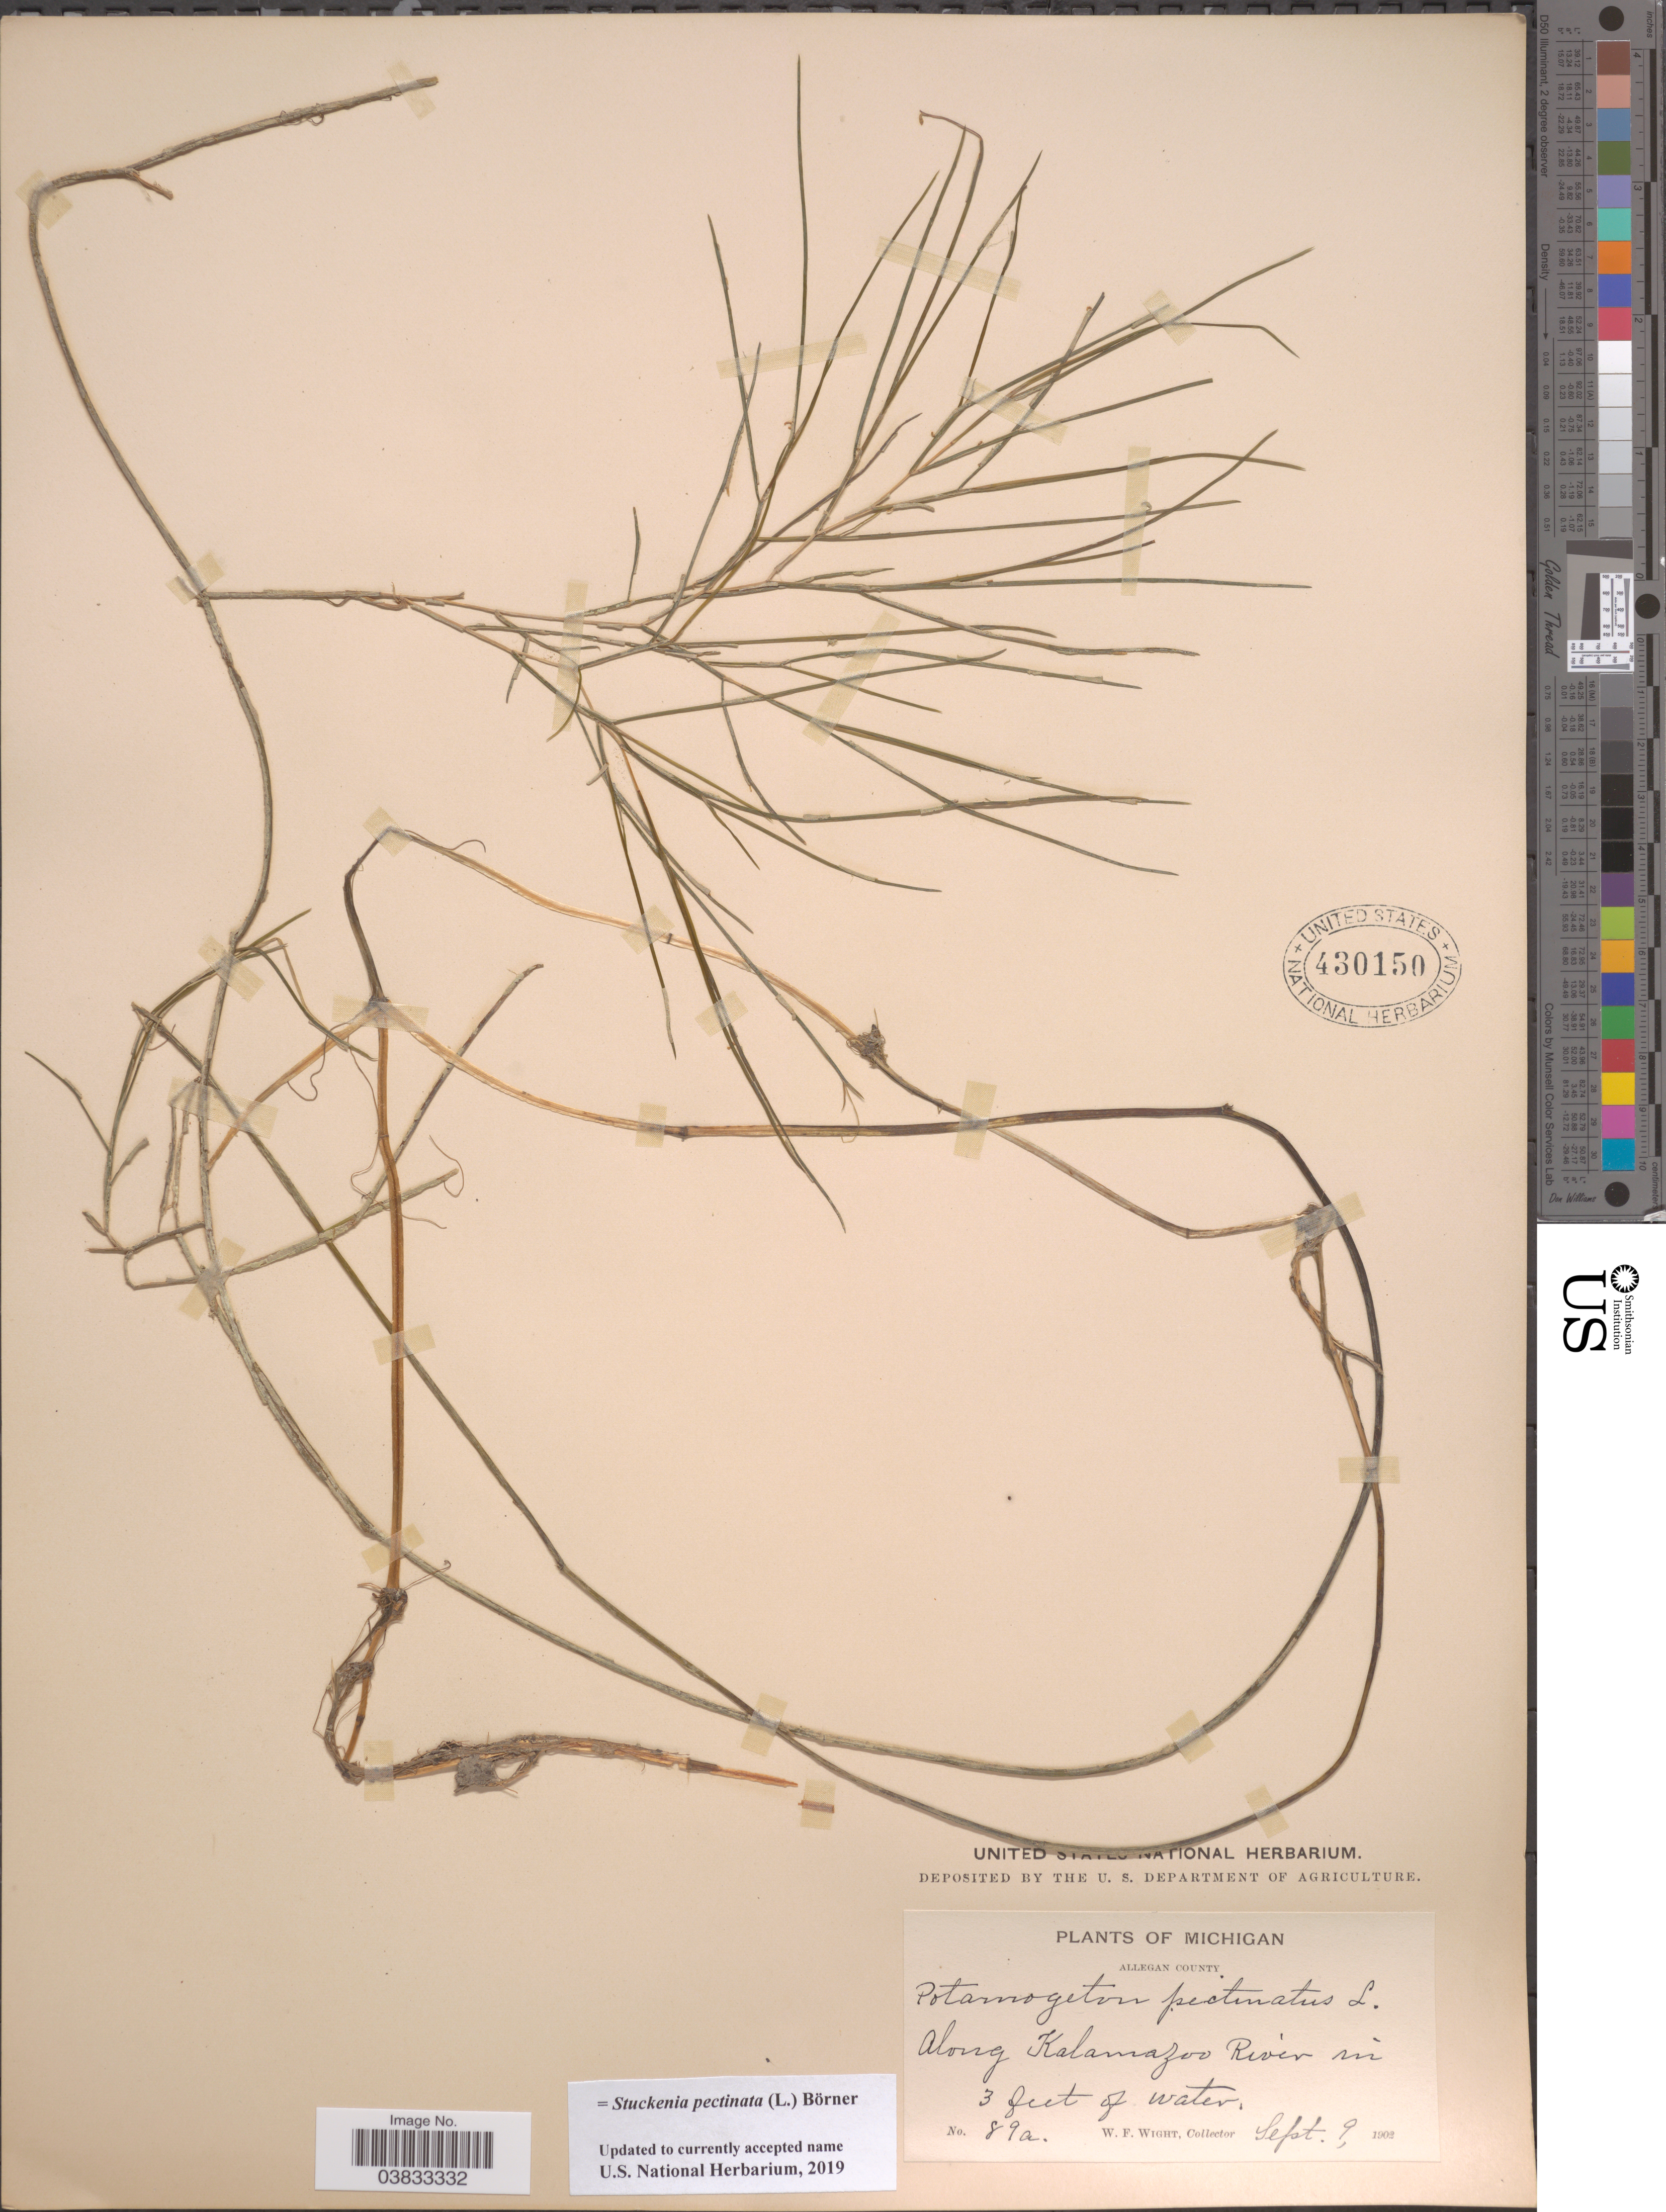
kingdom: Plantae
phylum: Tracheophyta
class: Liliopsida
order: Alismatales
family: Potamogetonaceae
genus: Stuckenia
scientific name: Stuckenia pectinata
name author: (L.) Börner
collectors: W. Wight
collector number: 89a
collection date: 1902-09-09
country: United States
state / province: Michigan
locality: Allegan County. Along Kalamazoo River.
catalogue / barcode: US 430150